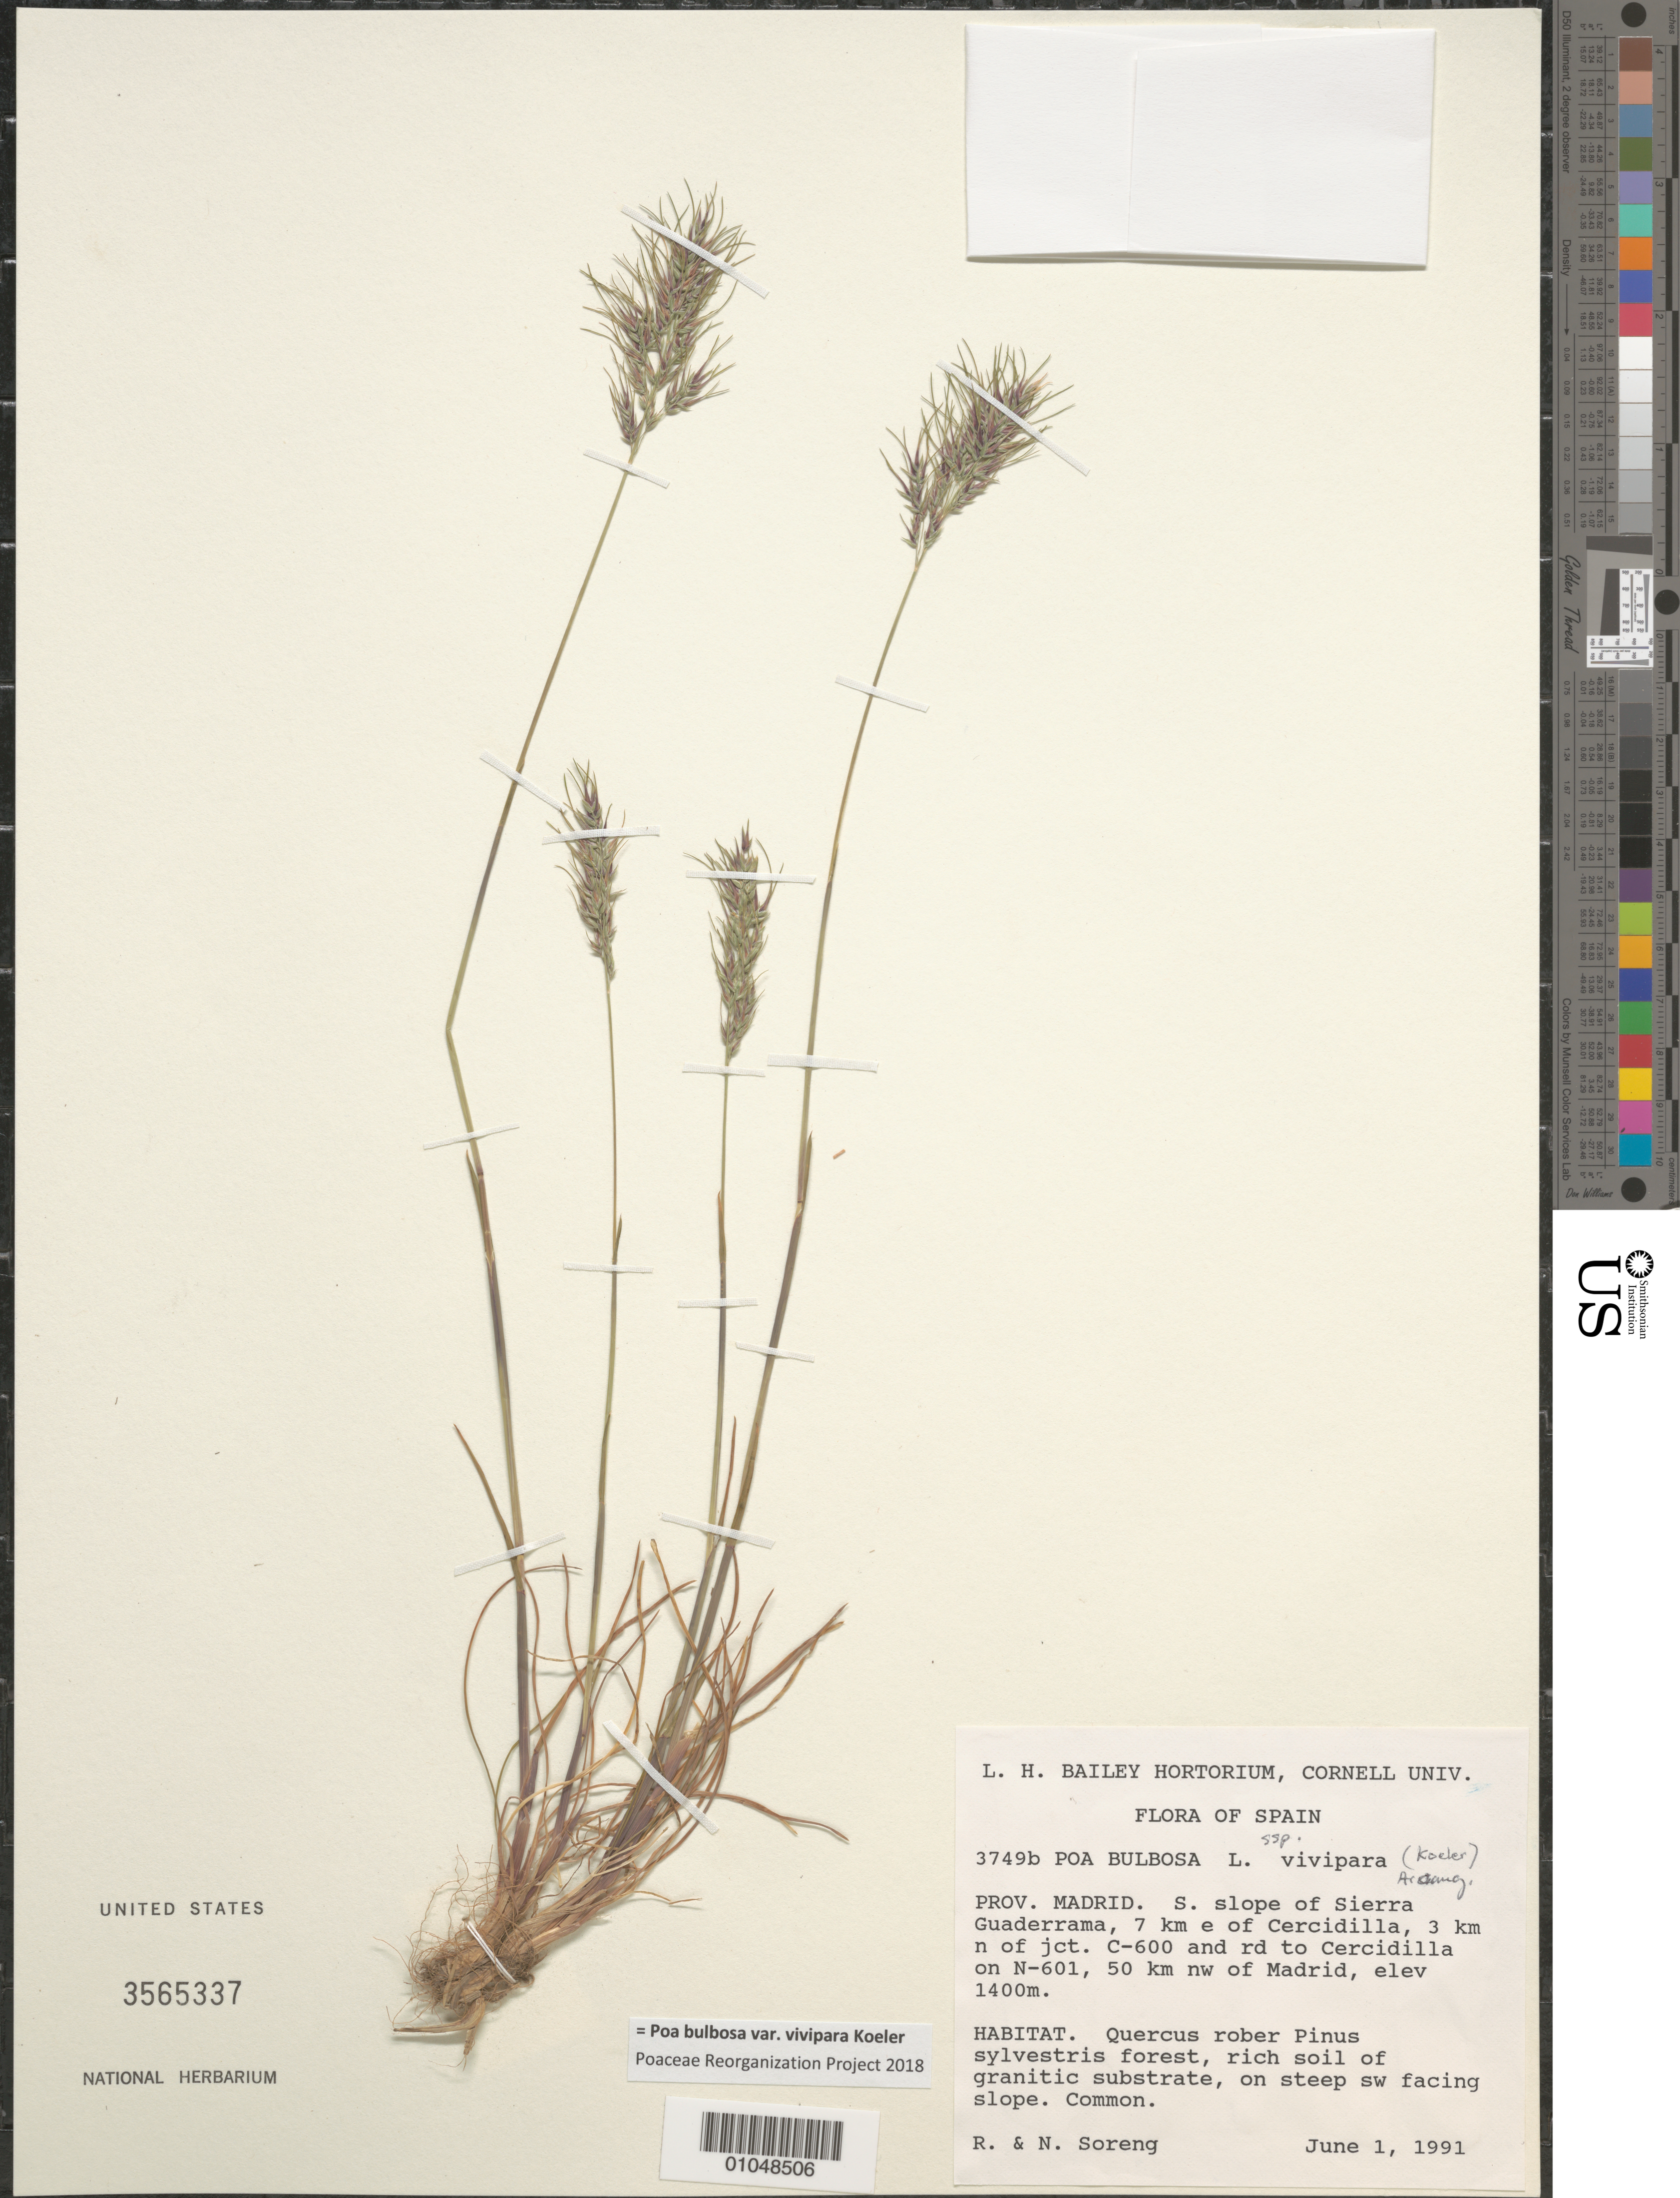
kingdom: Plantae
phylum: Tracheophyta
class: Liliopsida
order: Poales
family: Poaceae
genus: Poa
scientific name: Poa bulbosa subsp. bulbosa var. vivipara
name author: Koeler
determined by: Soreng, Robert J., Research Associate (BOT), Smithsonian Institution - National Museum of Natural History (UNITED STATES)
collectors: R. J. Soreng & N. L. Soreng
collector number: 3749-b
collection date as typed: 01 Jun 1991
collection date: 1991-06-01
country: Spain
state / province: Madrid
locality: S. slope of Sierra Guaderrama, 7 km e of Cercidilla, 3 km N of jct. C-600 and rd to Cercidilla on N-601, 50 km NW of Madrid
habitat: Quercus rober Pinus sylvestris forest, rich soil of granitic substrate, on steep sw facing slope. Common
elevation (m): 1400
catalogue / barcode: US 3565337